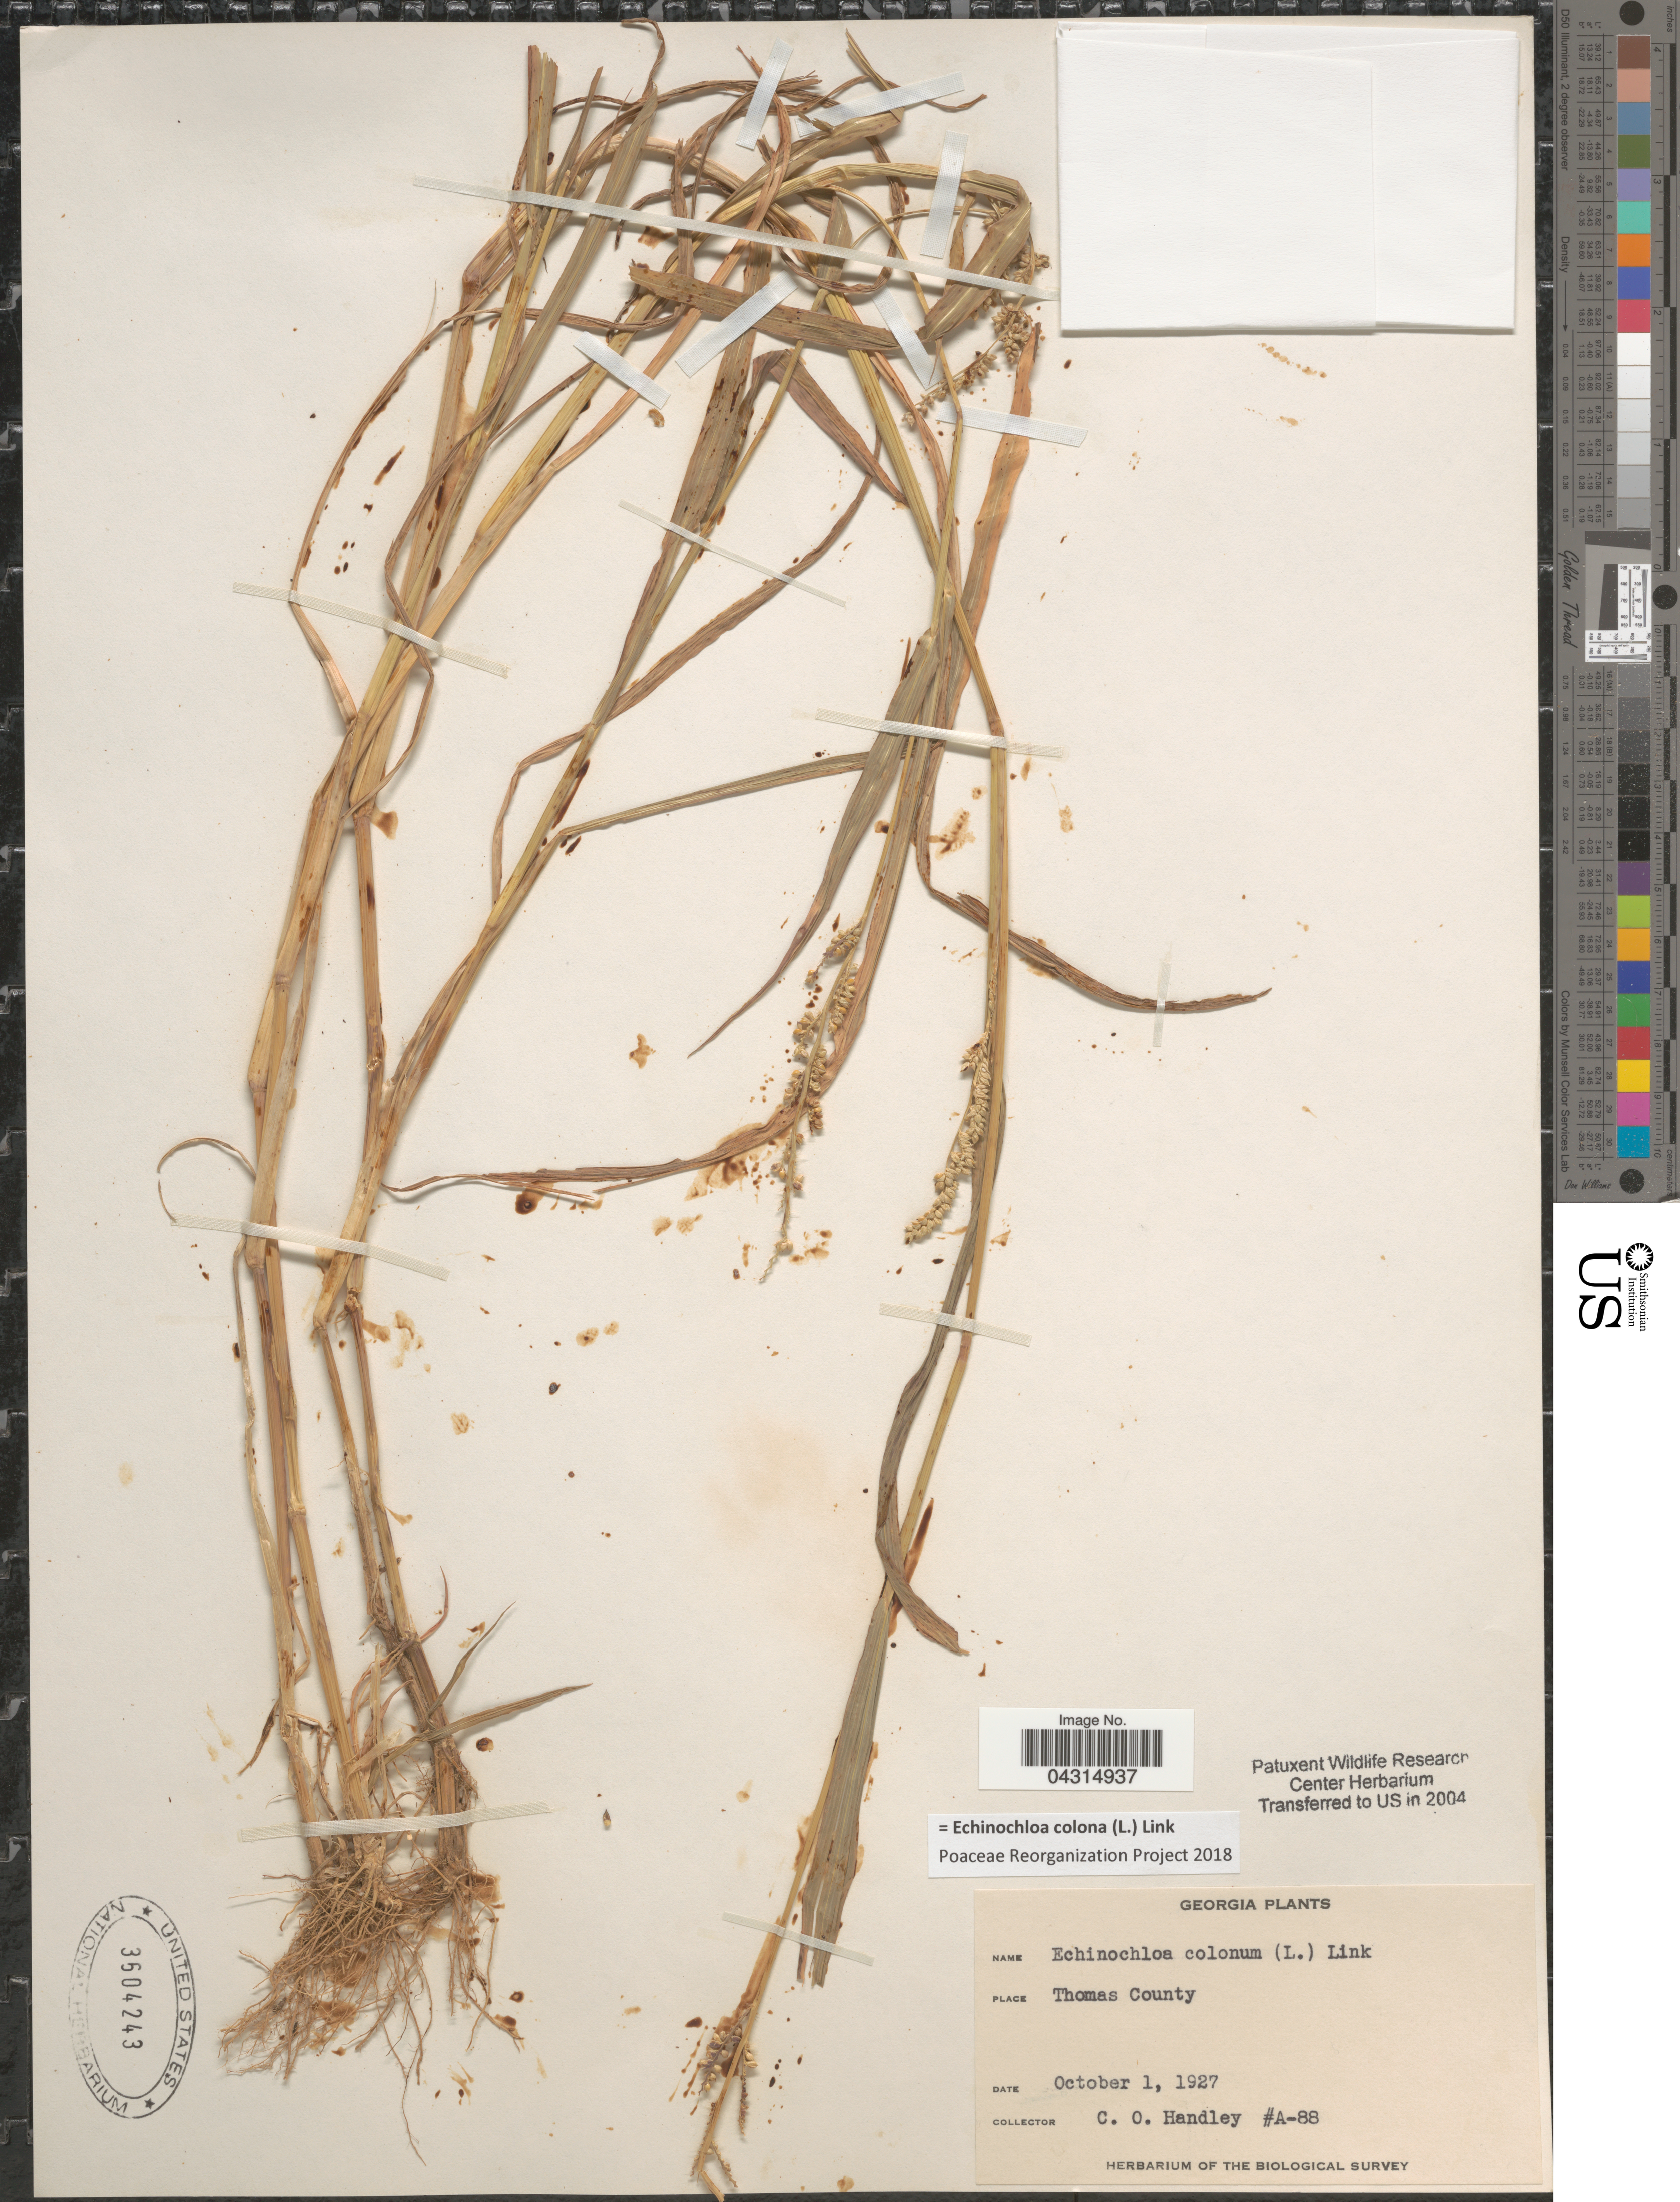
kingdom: Plantae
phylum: Tracheophyta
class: Liliopsida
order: Poales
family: Poaceae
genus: Echinochloa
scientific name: Echinochloa colona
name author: (L.) Link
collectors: C. O. Handley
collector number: A-88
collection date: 1927-10-01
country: United States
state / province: Georgia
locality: Thomas County. The Biological Survey.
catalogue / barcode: US 3604243